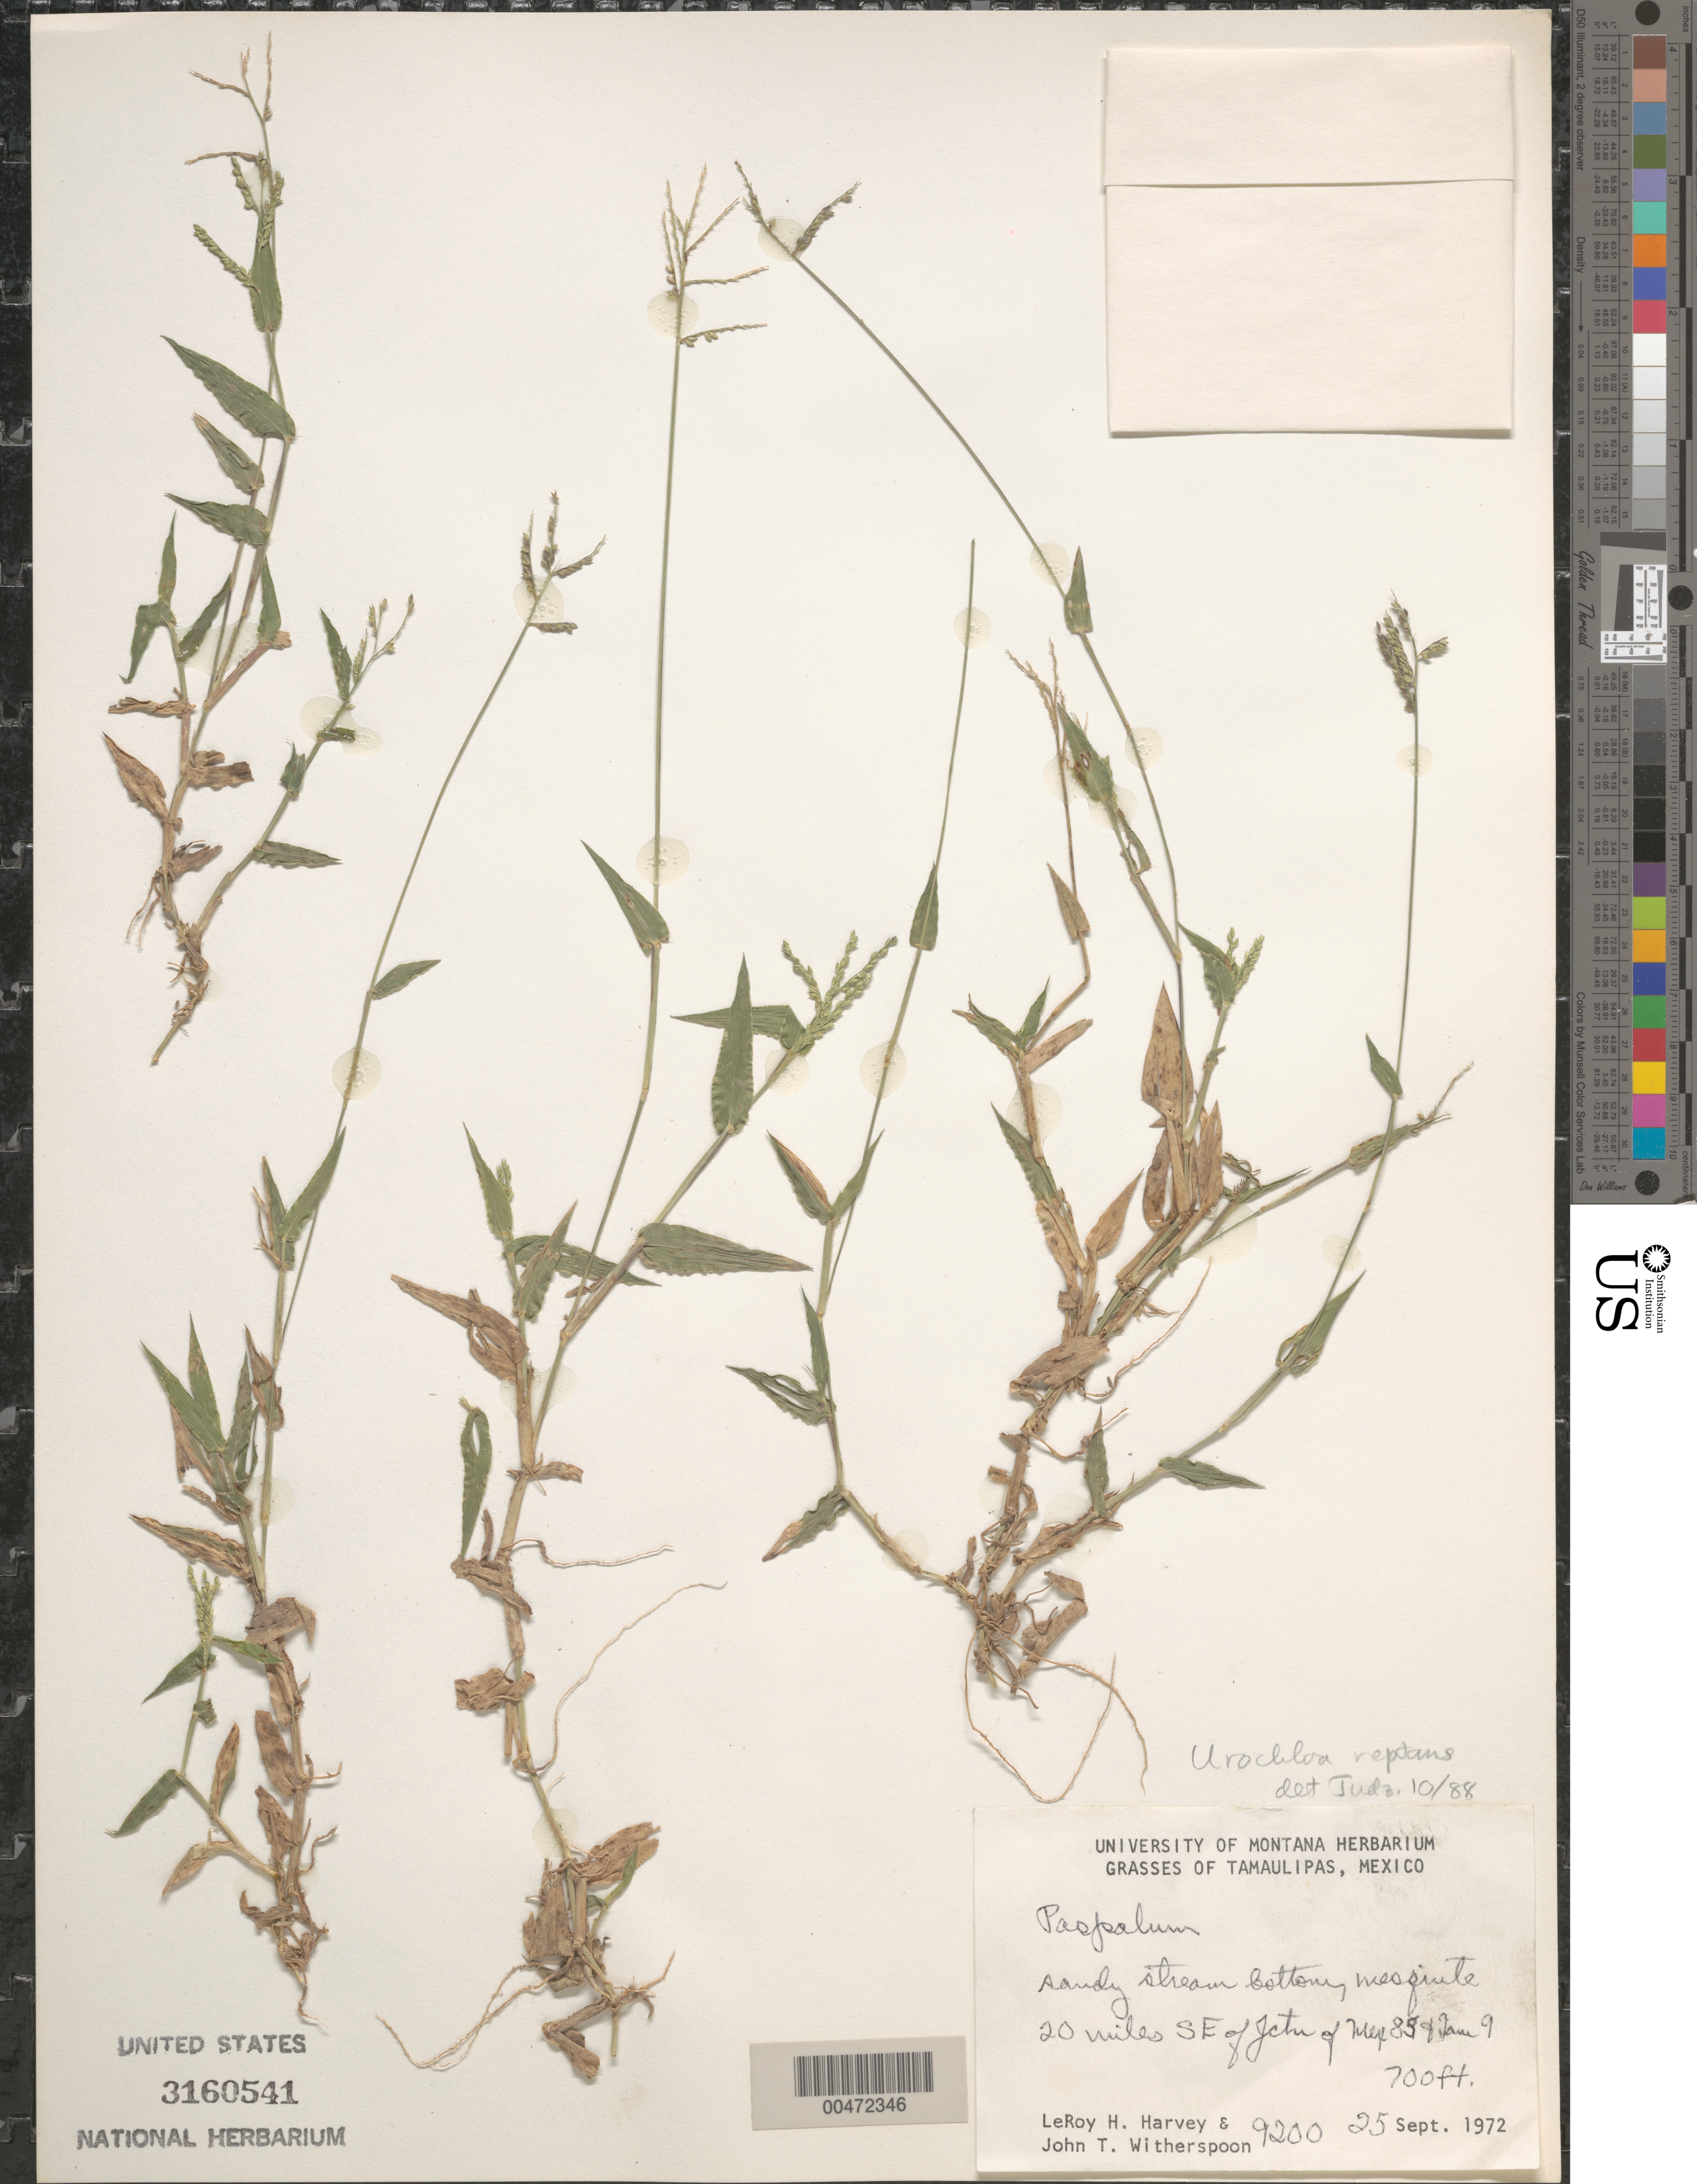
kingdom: Plantae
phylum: Tracheophyta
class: Liliopsida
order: Poales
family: Poaceae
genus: Urochloa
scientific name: Urochloa reptans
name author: (L.) Stapf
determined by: Judziewicz, E. J.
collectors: L. H. Harvey & J. Witherspoon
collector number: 9200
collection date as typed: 25 Sep 1972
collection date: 1972-09-25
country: Mexico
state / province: Tamaulipas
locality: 20 mi SE of jct of Mex 83 & Tam 9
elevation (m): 213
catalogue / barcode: US 3160541